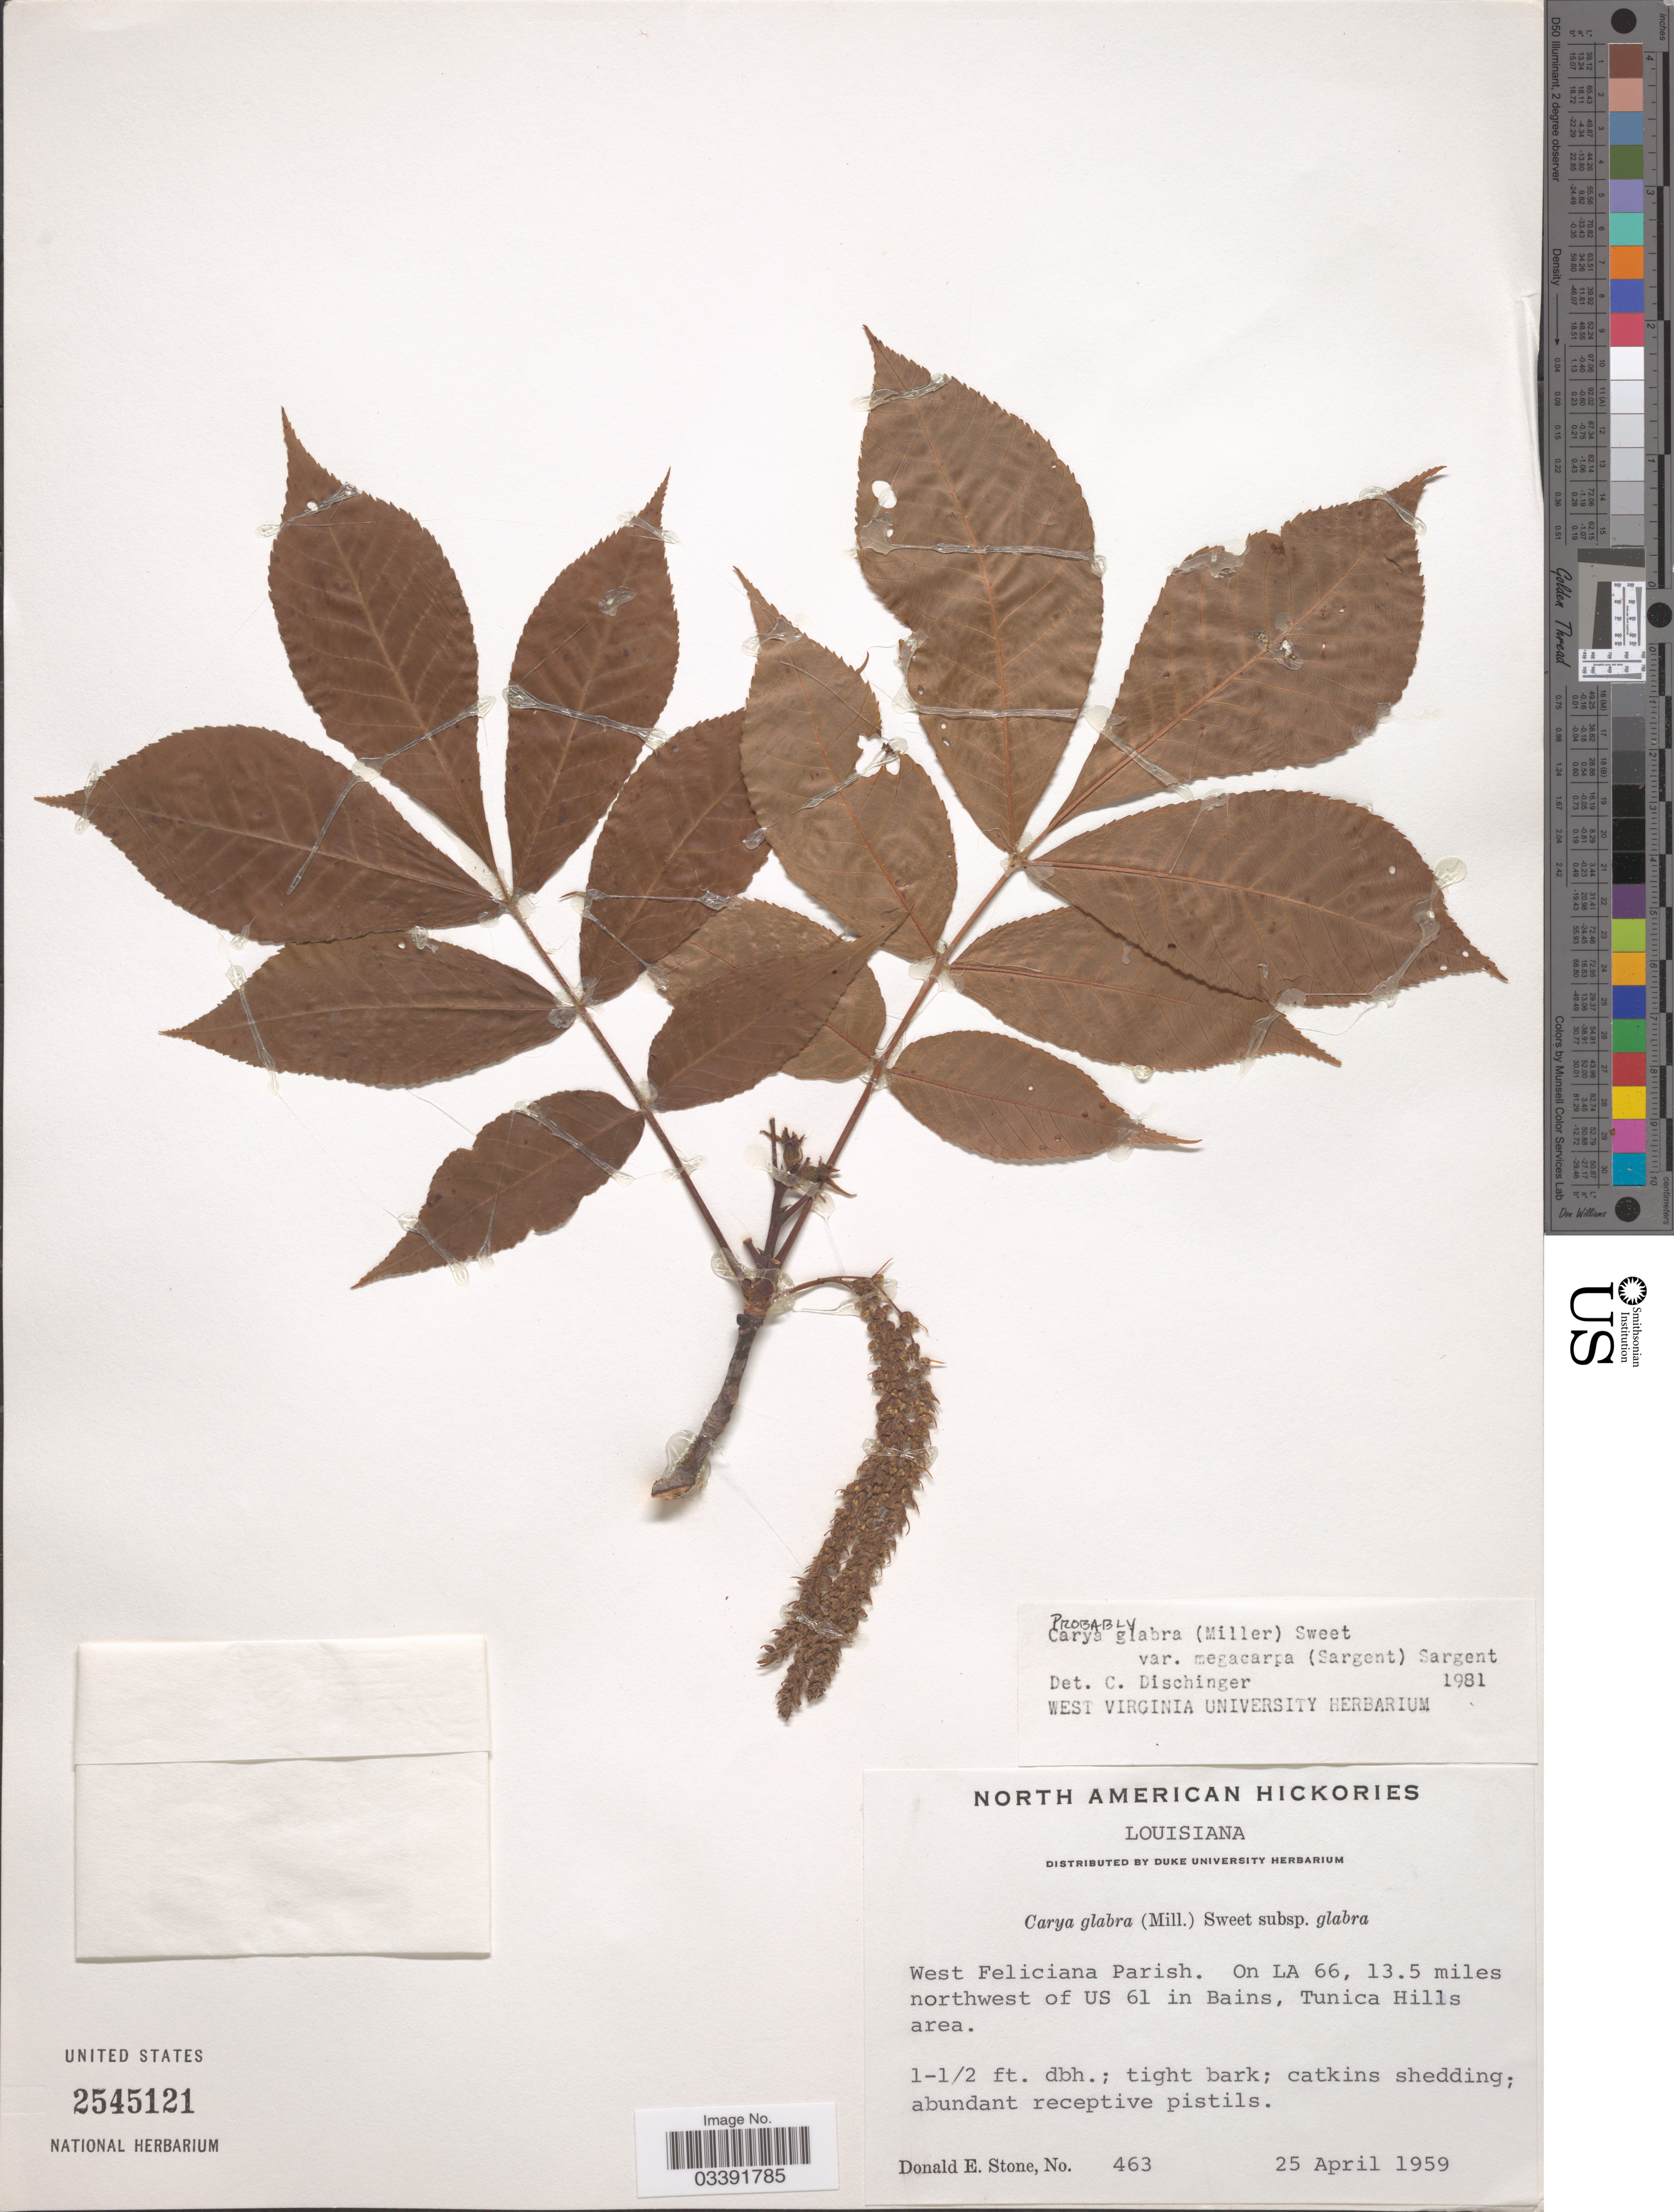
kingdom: Plantae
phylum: Tracheophyta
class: Magnoliopsida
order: Fagales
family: Juglandaceae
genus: Carya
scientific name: Carya glabra var. megacarpa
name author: (Sarg.) Sarg.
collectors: D. Stone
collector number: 463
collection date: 1959-04-25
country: United States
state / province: Louisiana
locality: West Feliciana Parish. On LA 66, 13.5 miles northwest of US 61 in Bains, Tunica Hills area.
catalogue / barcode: US 2545121